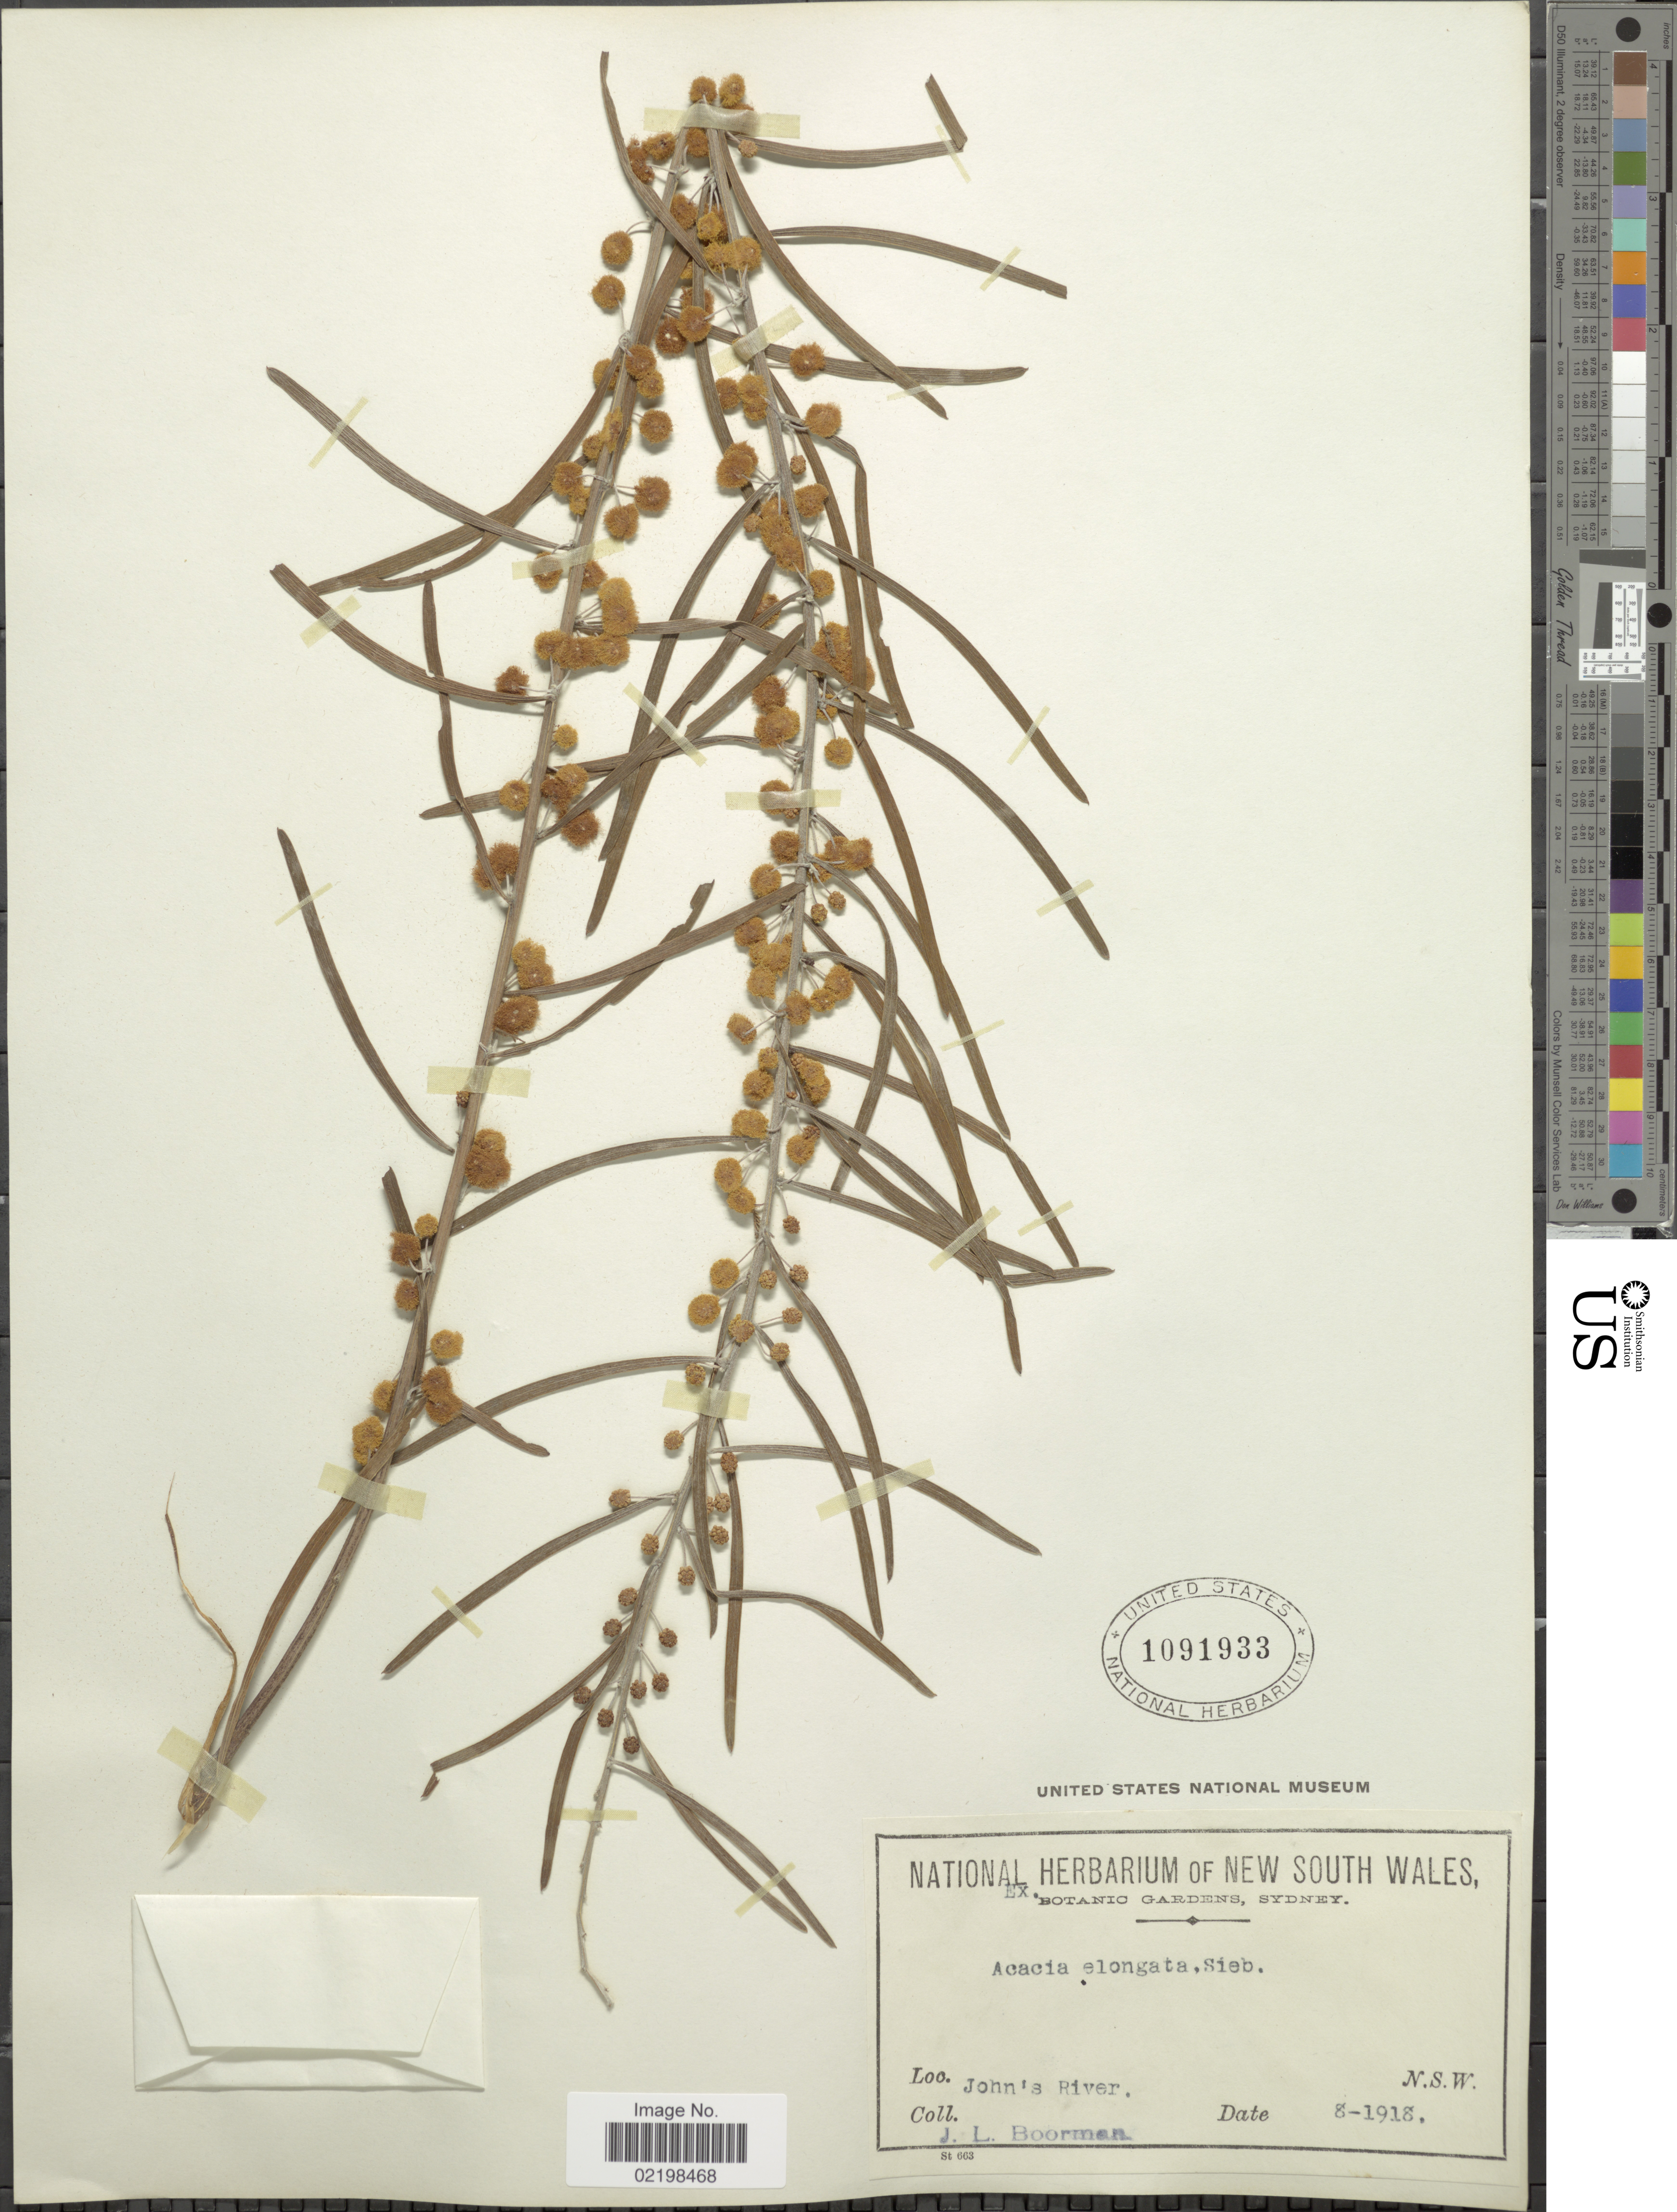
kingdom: Plantae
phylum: Tracheophyta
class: Magnoliopsida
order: Fabales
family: Fabaceae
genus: Acacia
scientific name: Acacia elongata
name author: DC.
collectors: J. Boorman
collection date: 1918-08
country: Australia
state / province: New South Wales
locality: John's River, N.S.W.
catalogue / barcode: US 1091933